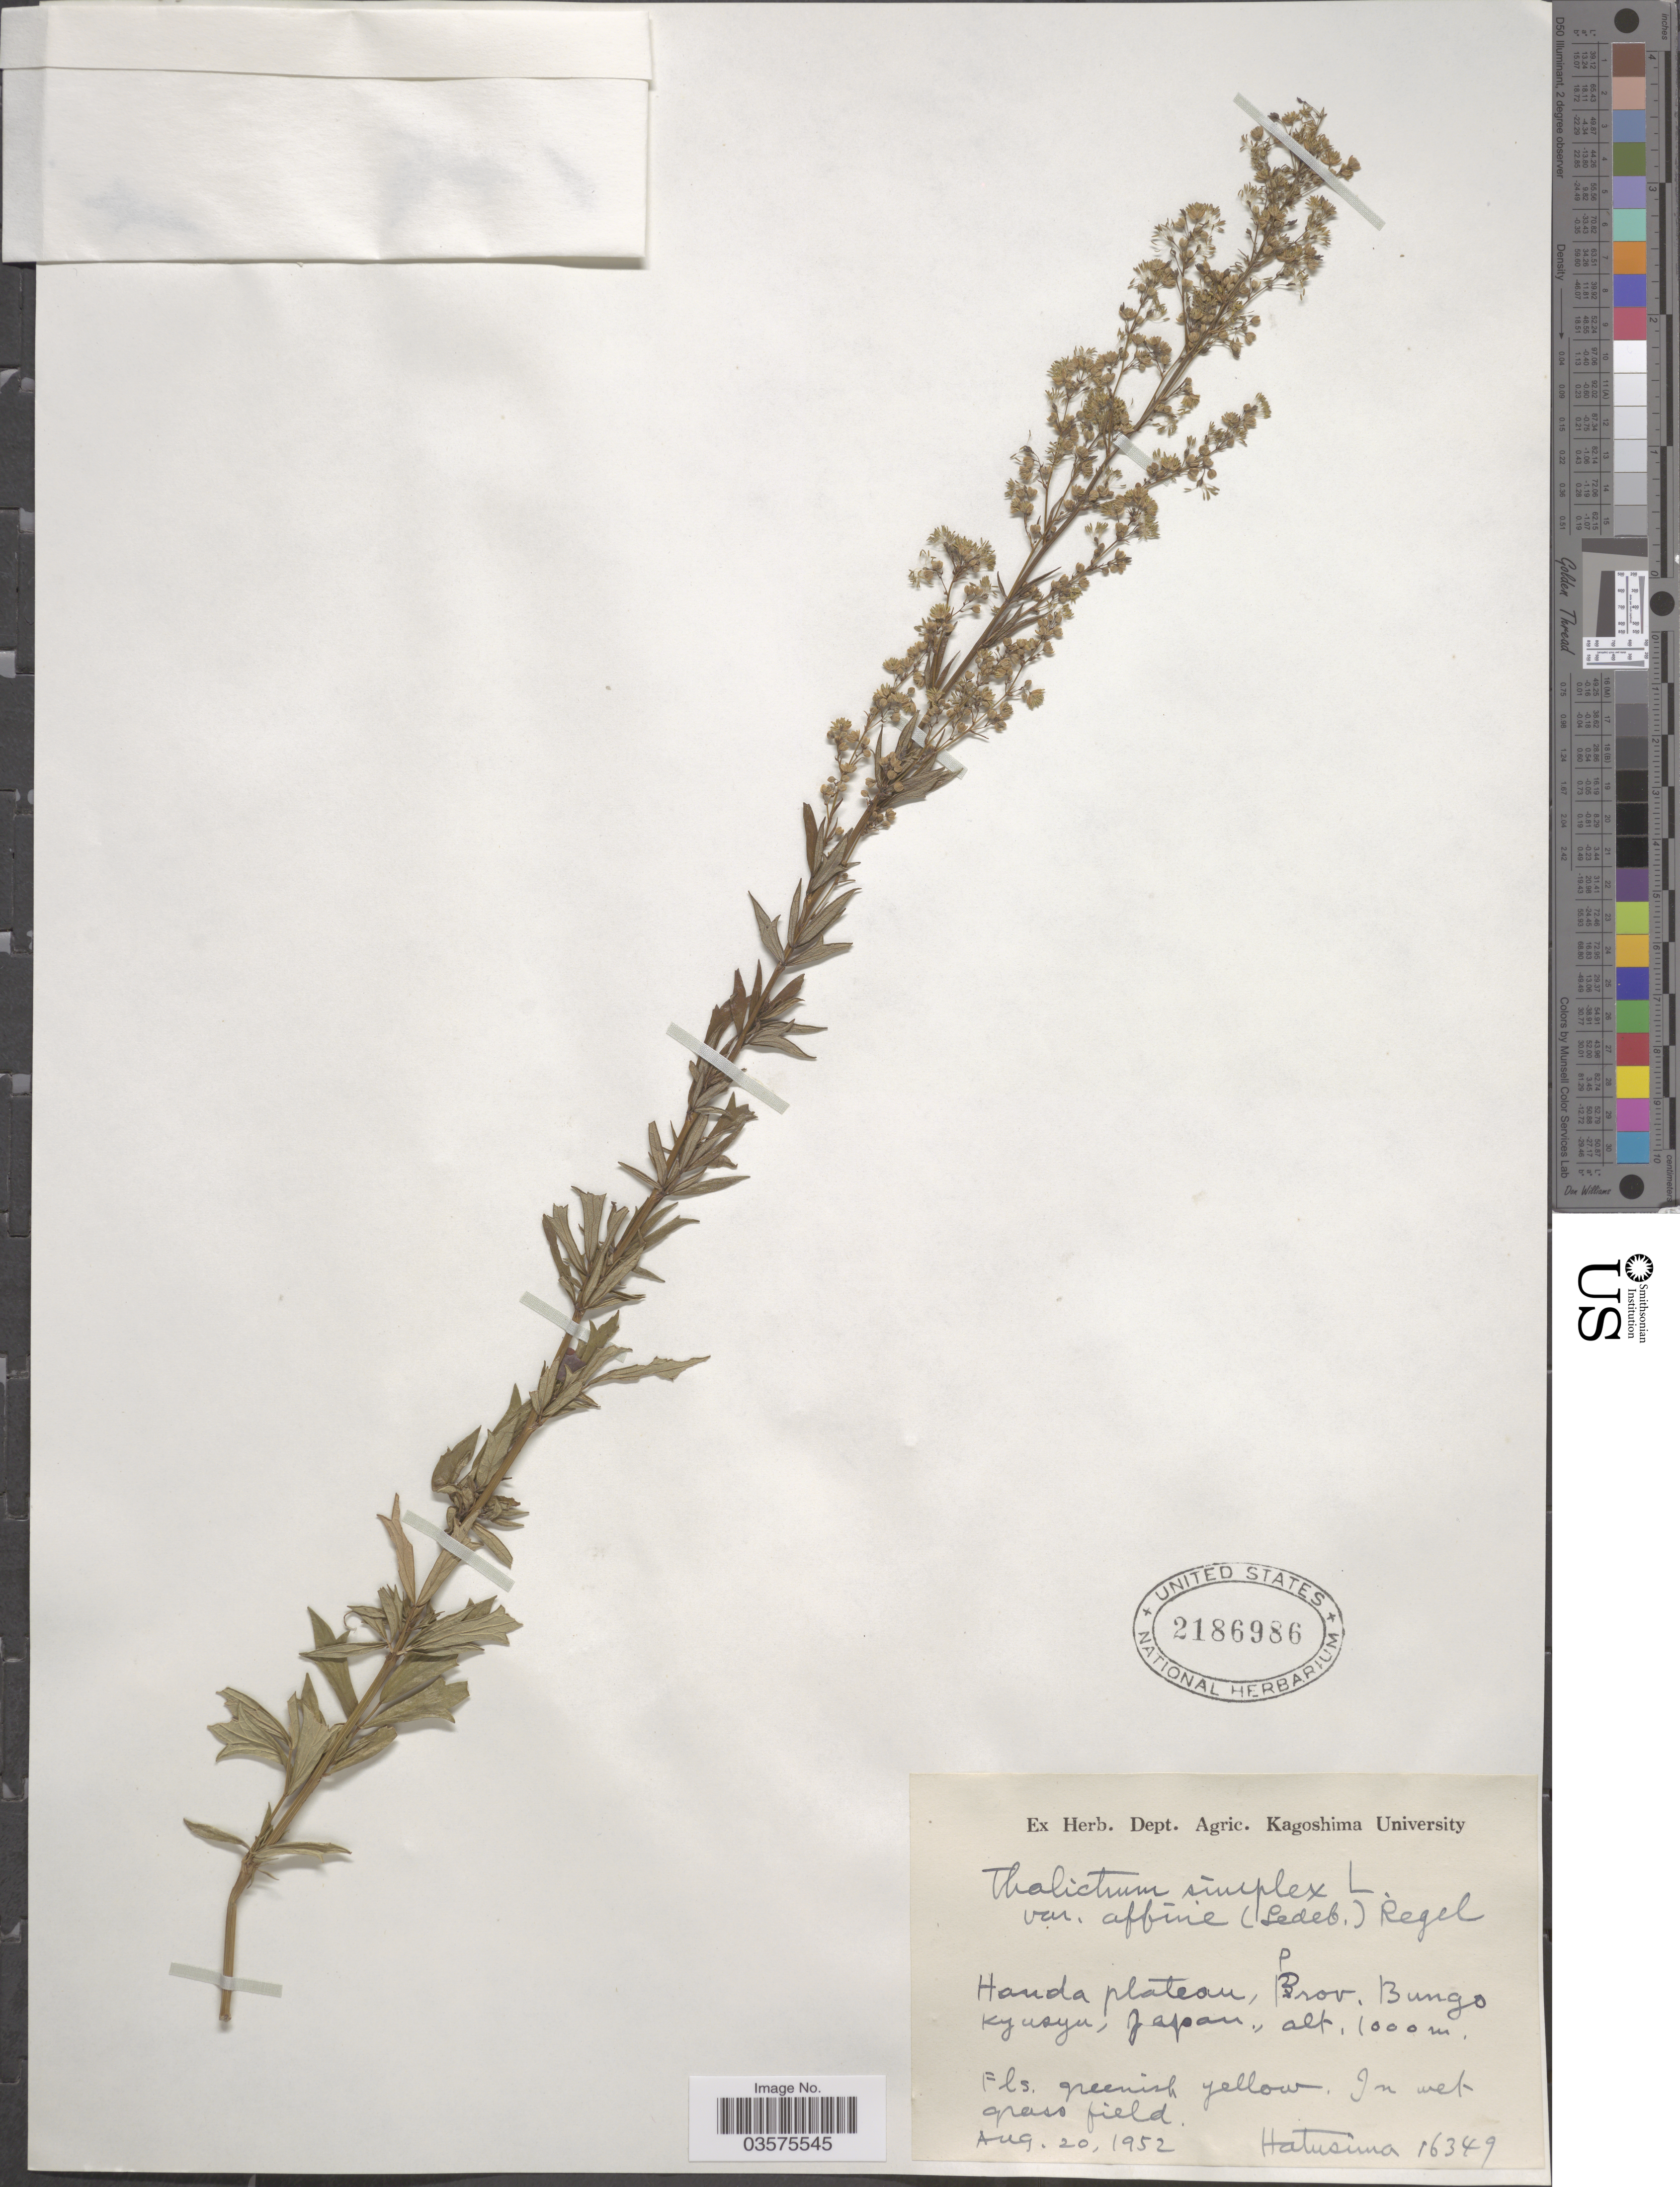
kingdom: Plantae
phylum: Tracheophyta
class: Magnoliopsida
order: Ranunculales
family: Ranunculaceae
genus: Thalictrum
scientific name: Thalictrum simplex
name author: L.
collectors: -. Hatusima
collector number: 16349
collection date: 1952-08-20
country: Japan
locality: Honda plateau, prov. Bungo Kyusyu.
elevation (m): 1000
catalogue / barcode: US 2186986